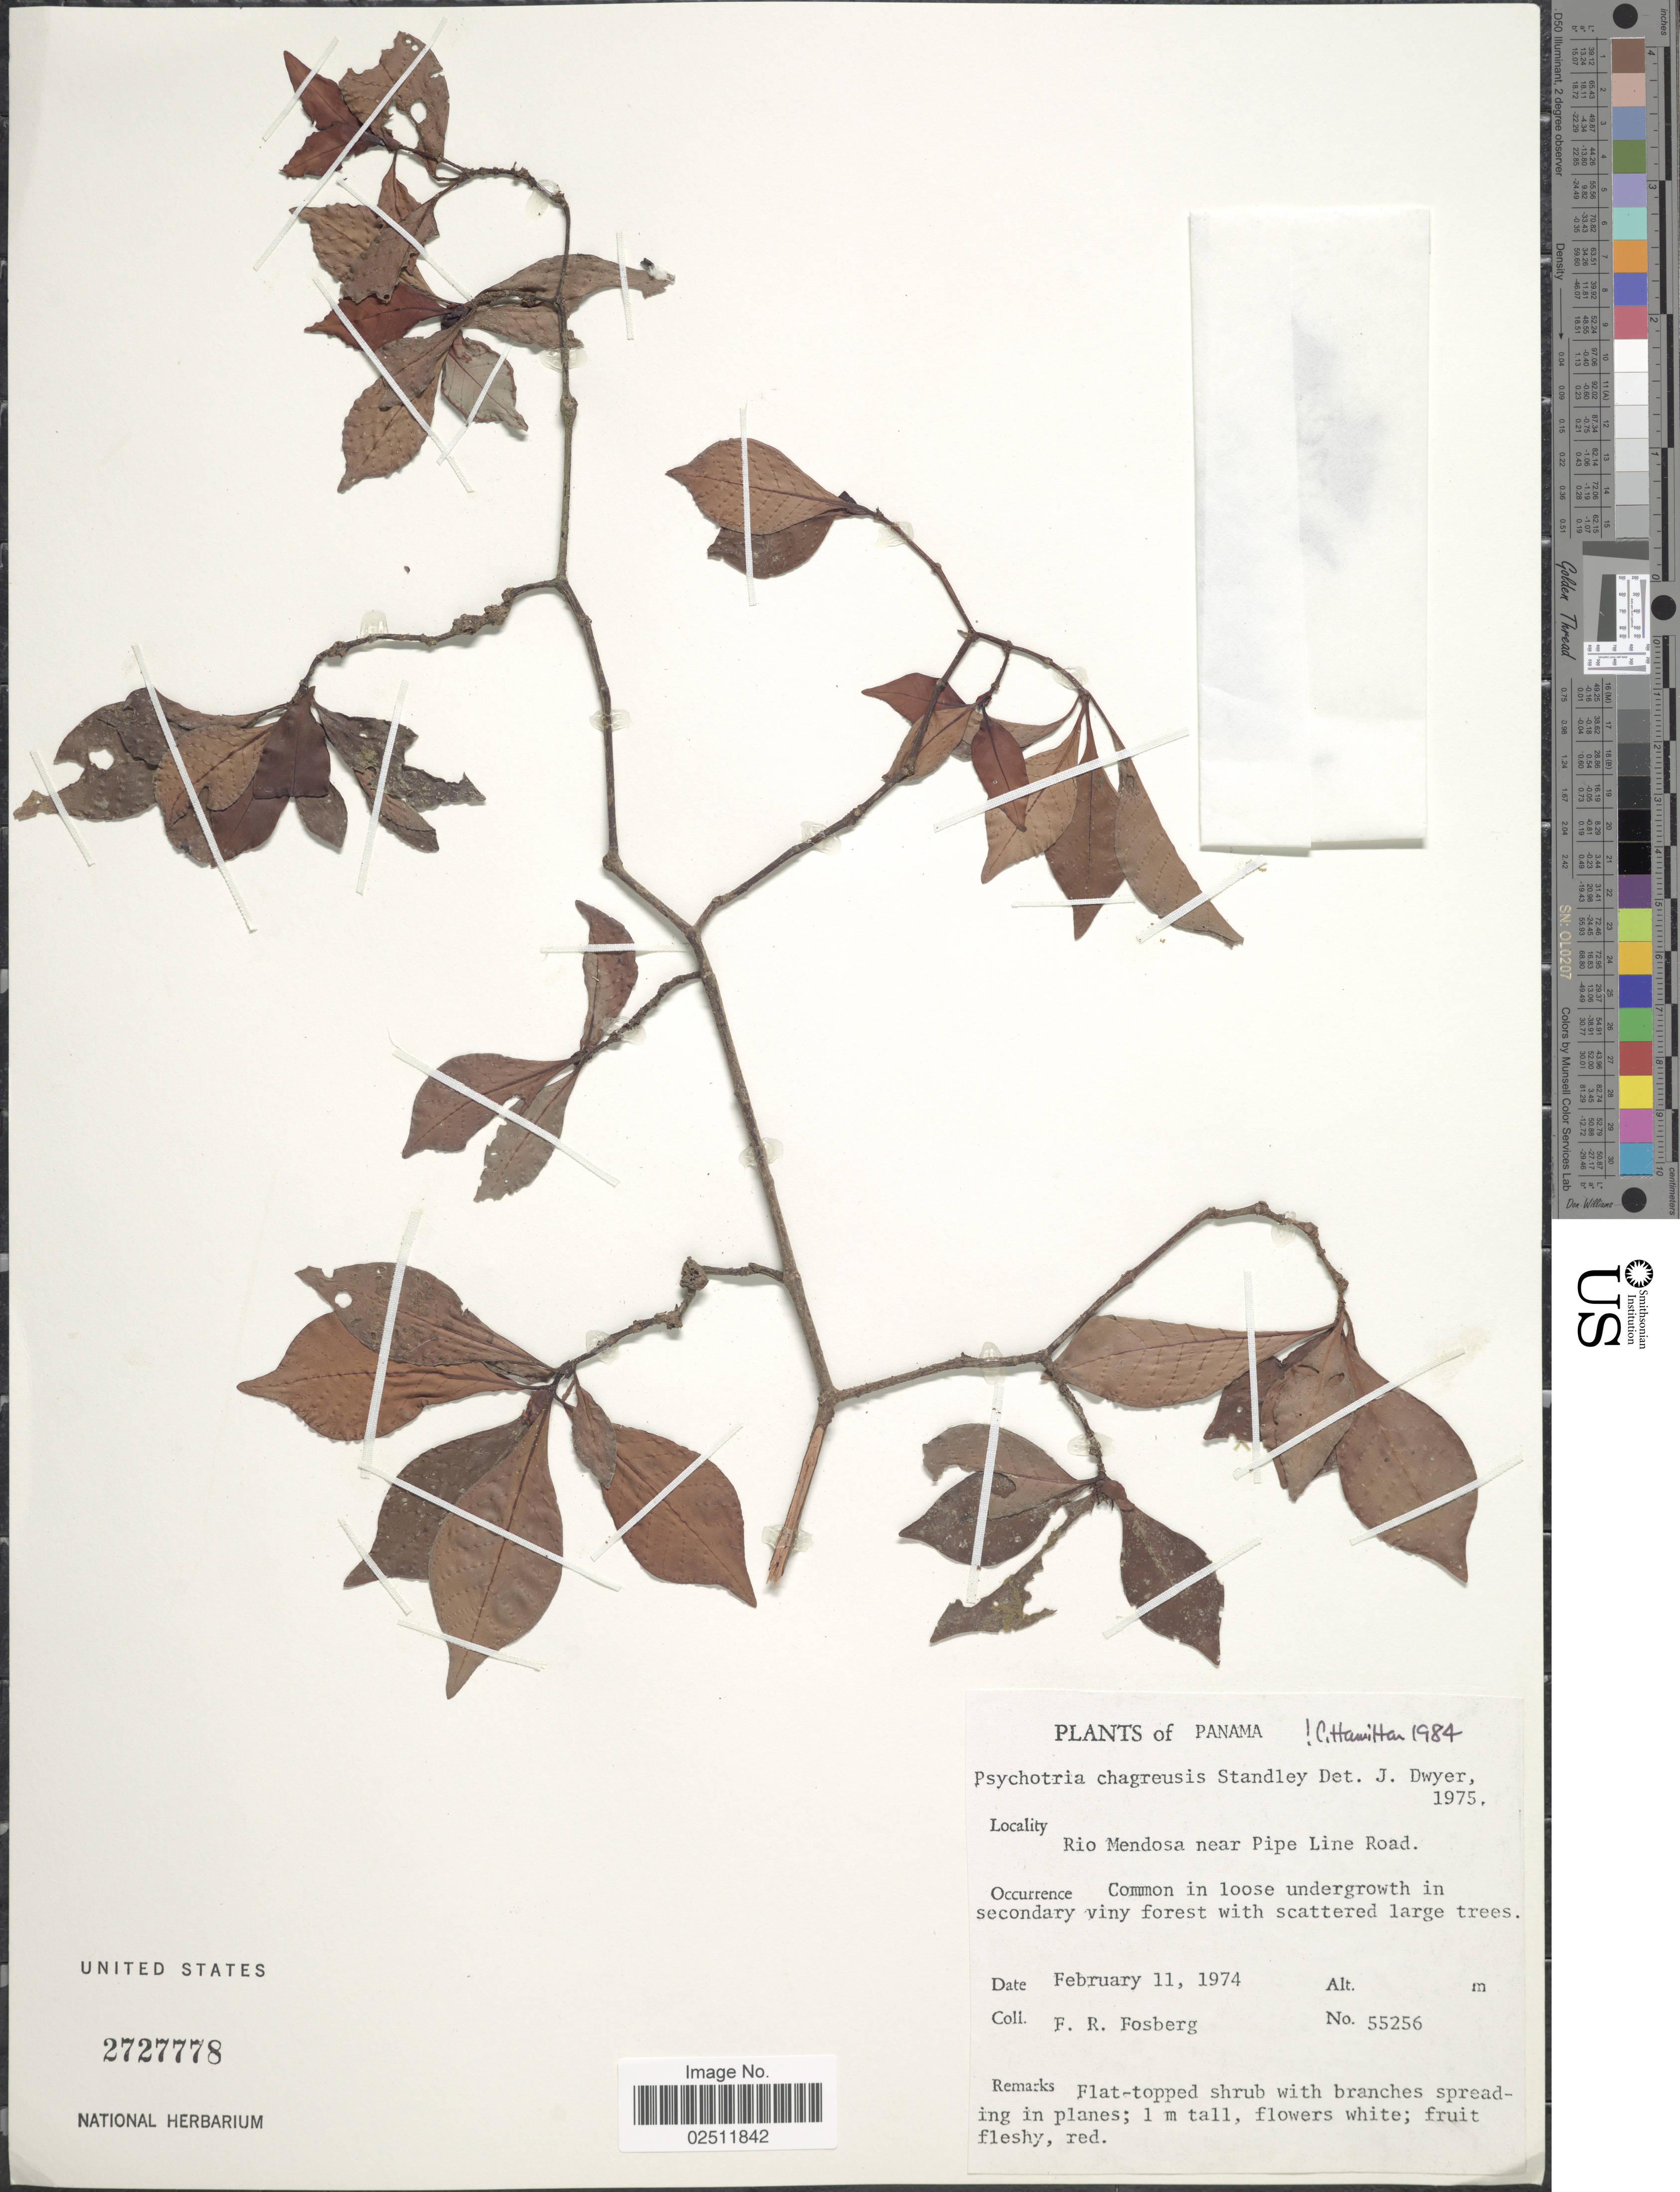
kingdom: Plantae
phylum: Tracheophyta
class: Magnoliopsida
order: Gentianales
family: Rubiaceae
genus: Psychotria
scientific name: Psychotria chagrensis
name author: Standl.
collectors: F. R. Fosberg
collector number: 55256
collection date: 1974-02-11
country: Panama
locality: Rio Mendosa near Pipe Line Road.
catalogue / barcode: US 2727778